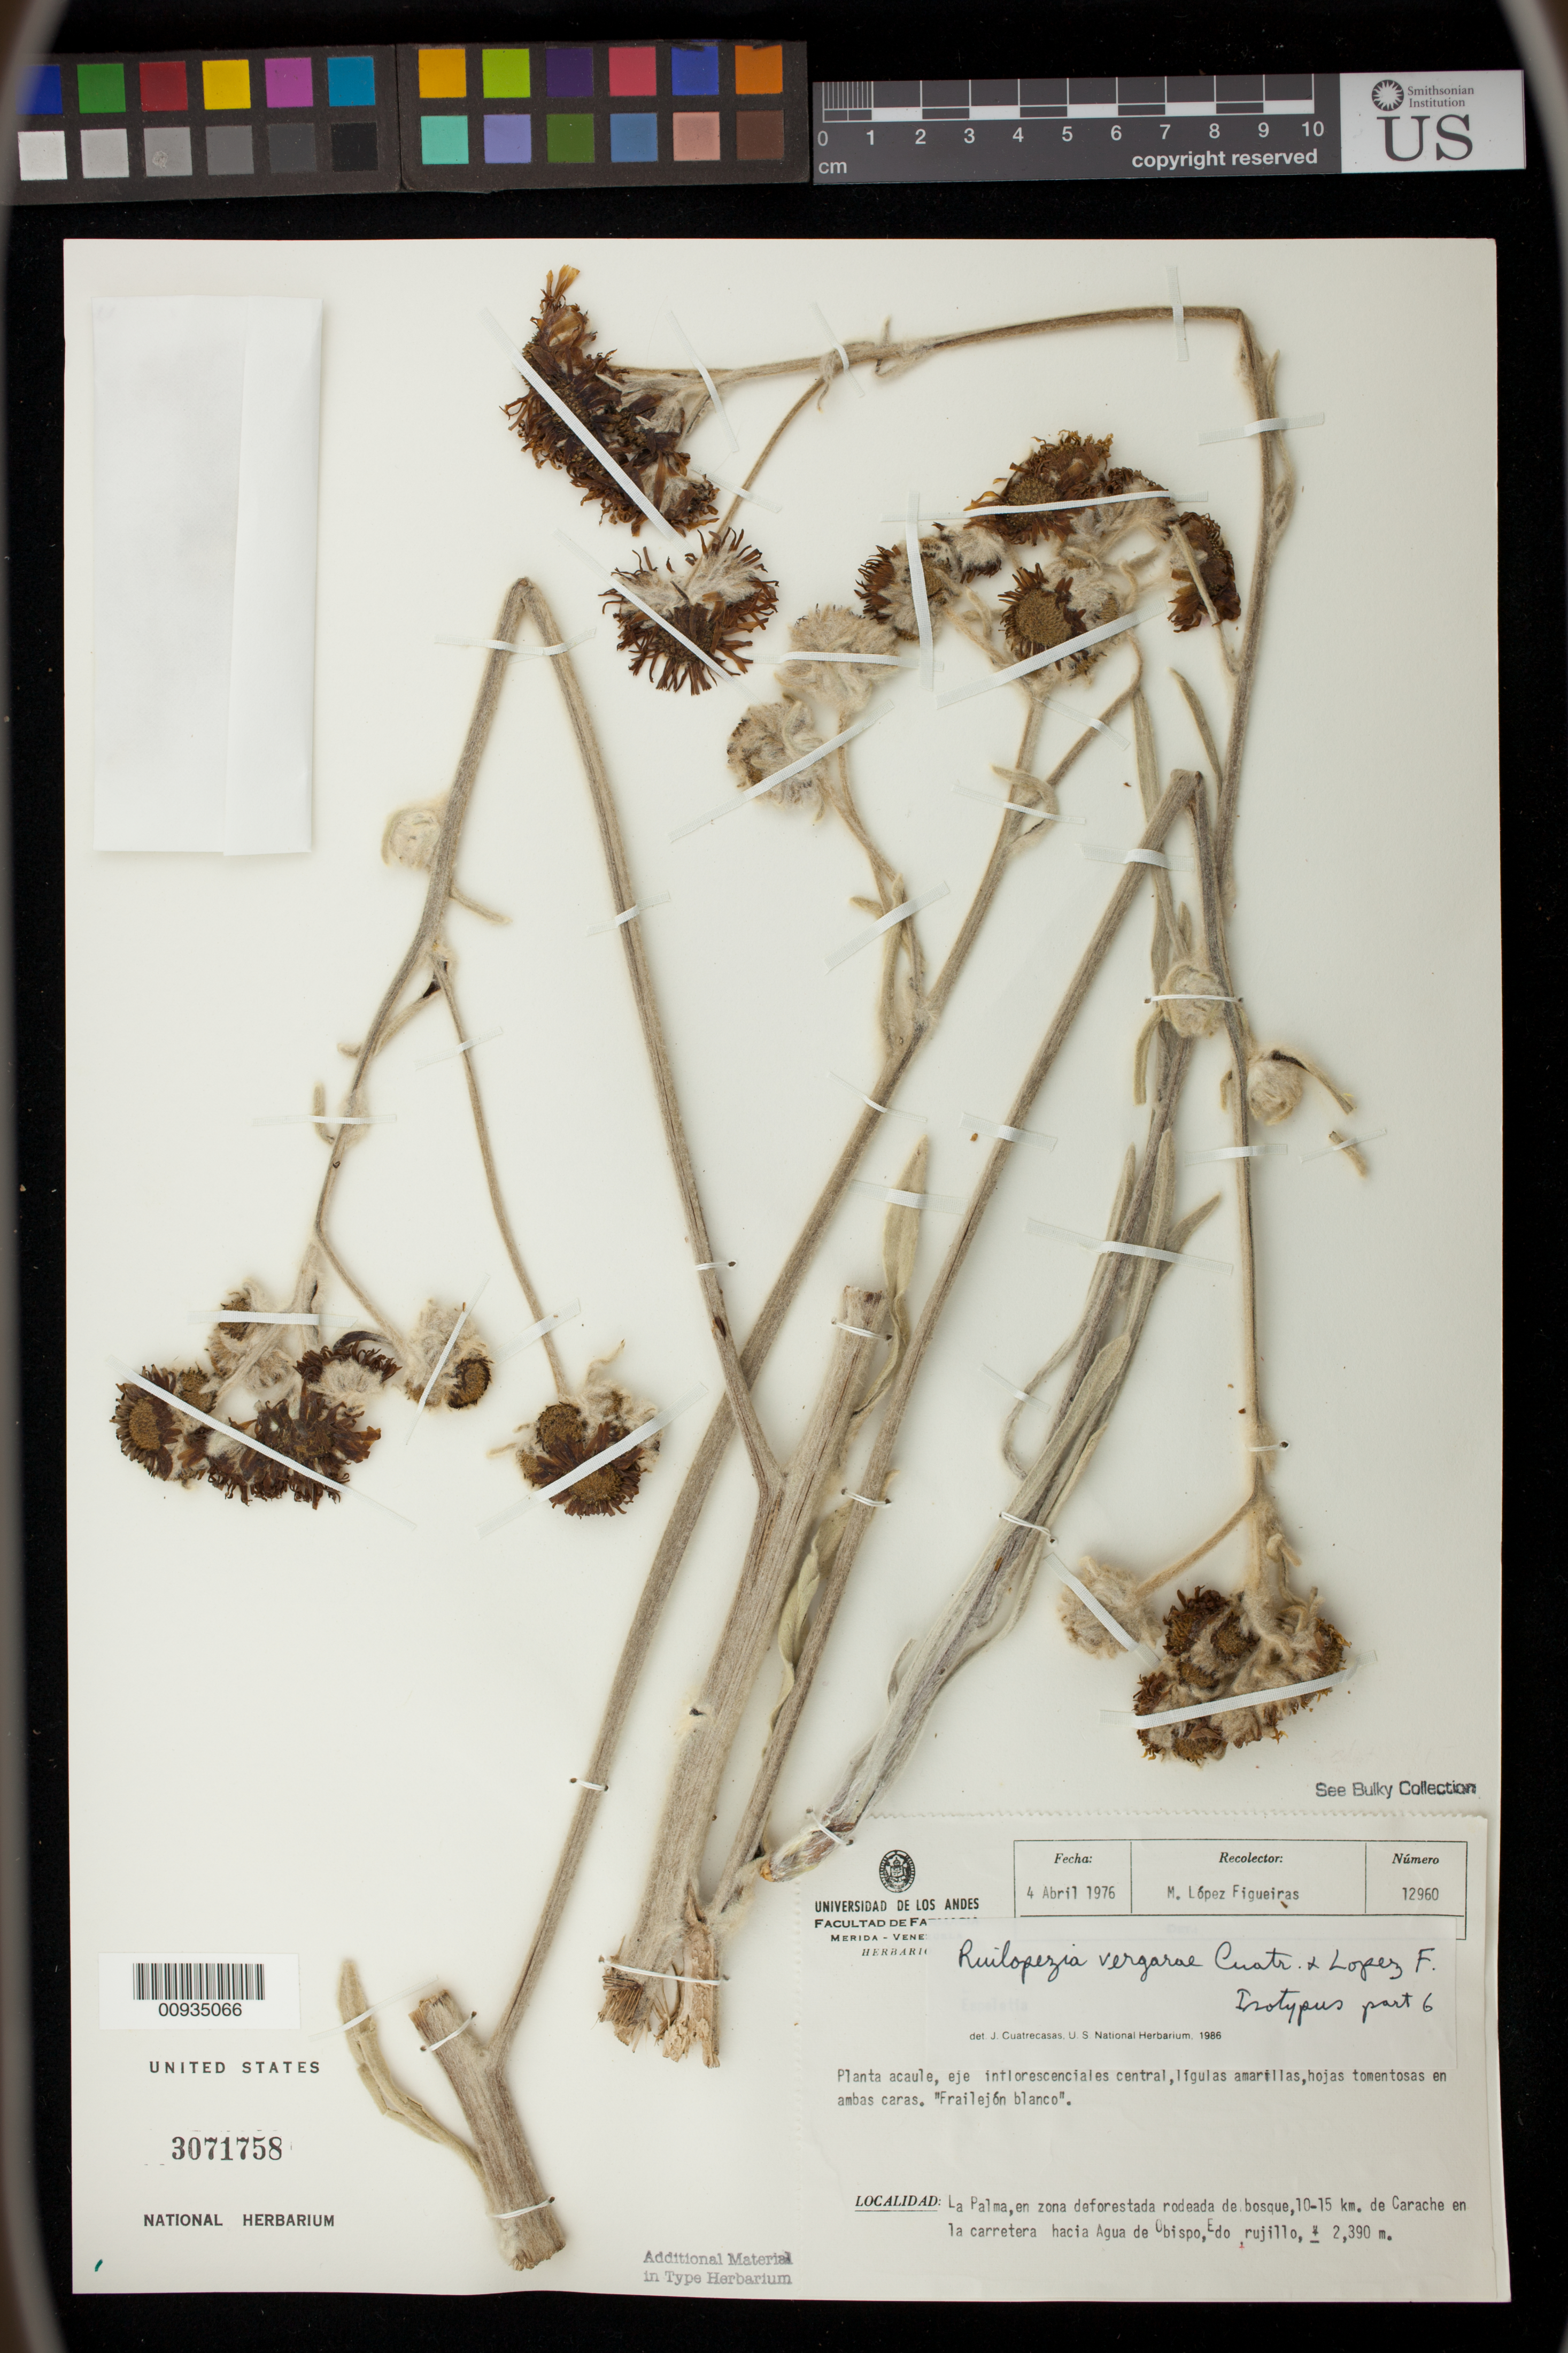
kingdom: Plantae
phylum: Tracheophyta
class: Magnoliopsida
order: Asterales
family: Asteraceae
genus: Ruilopezia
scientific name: Ruilopezia vergarae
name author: Cuatrec. & López Fig.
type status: Isotype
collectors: M. López Figueiras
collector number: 12960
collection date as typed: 04 Apr 1976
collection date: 1976-04-04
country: Venezuela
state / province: Trujillo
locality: La Palma, 10-15 km de Carache en La Carretera Hacia Agua de Opispo.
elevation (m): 2930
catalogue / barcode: US 3071758